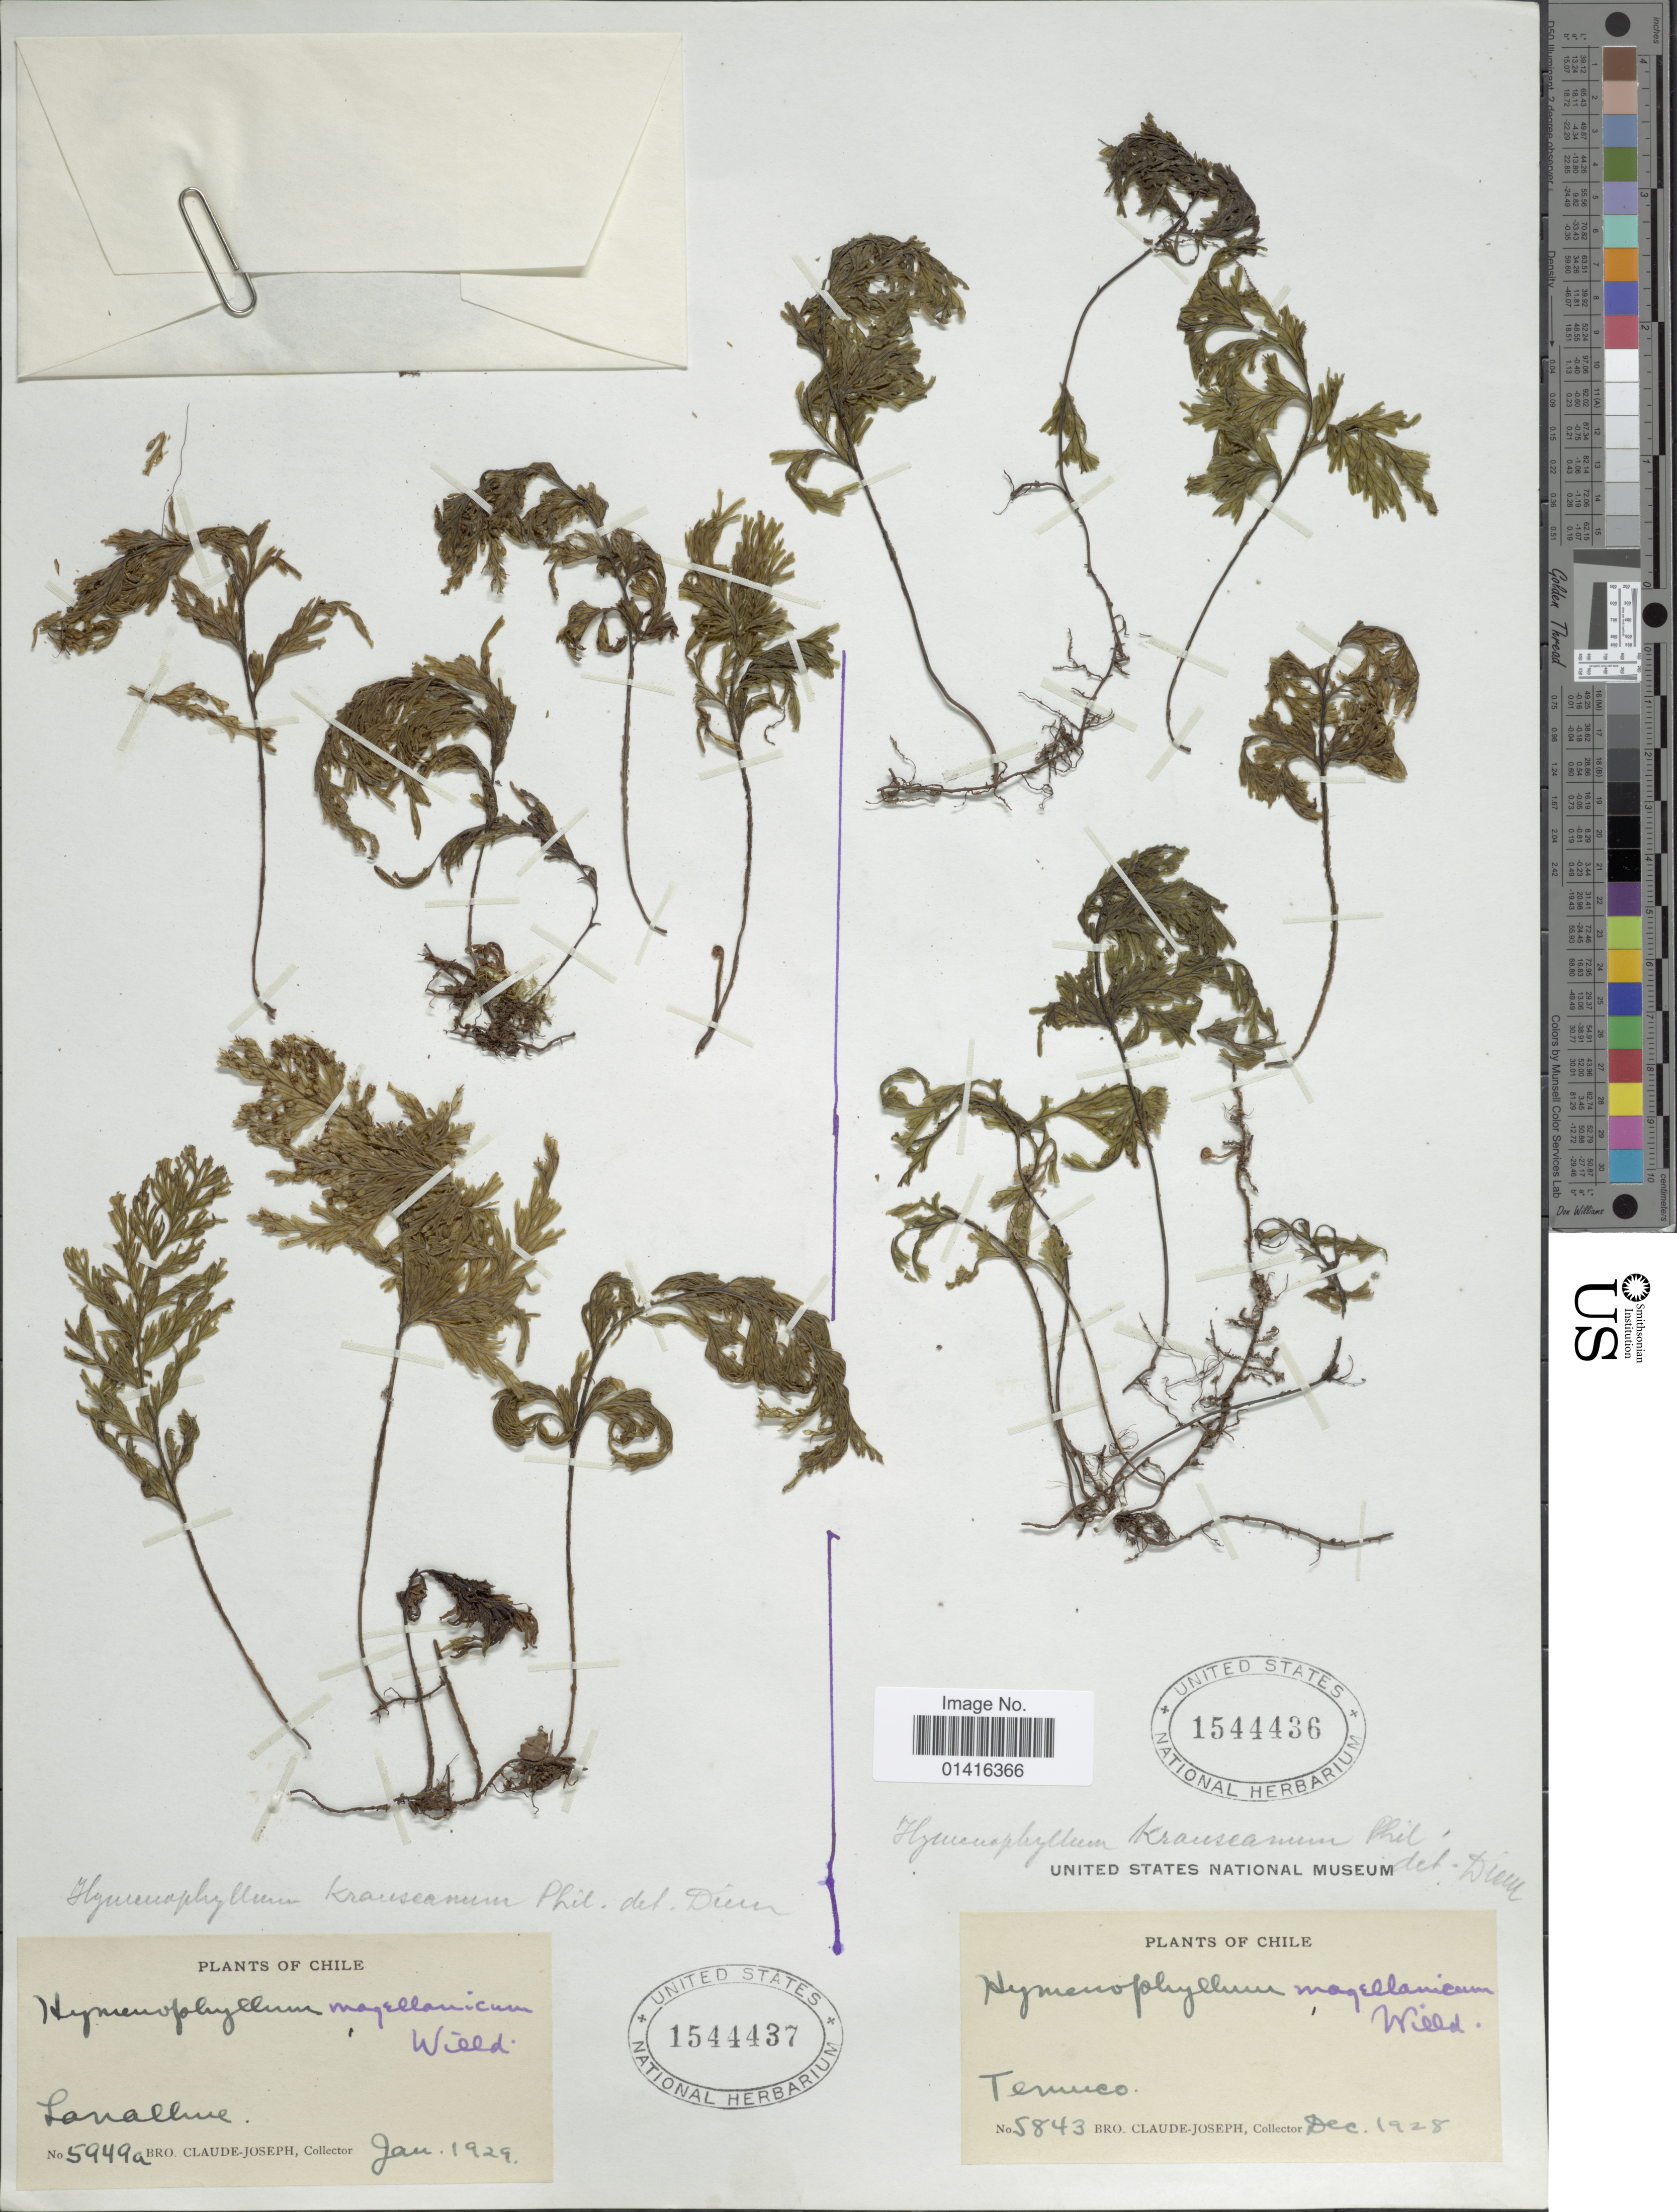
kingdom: Plantae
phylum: Tracheophyta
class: Polypodiopsida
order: Hymenophyllales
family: Hymenophyllaceae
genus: Hymenophyllum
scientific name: Hymenophyllum krauseanum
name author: Phil.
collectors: Bro. Claude-Joseph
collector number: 5843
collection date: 1928-12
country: Chile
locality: Temuco.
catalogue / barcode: US 1544436